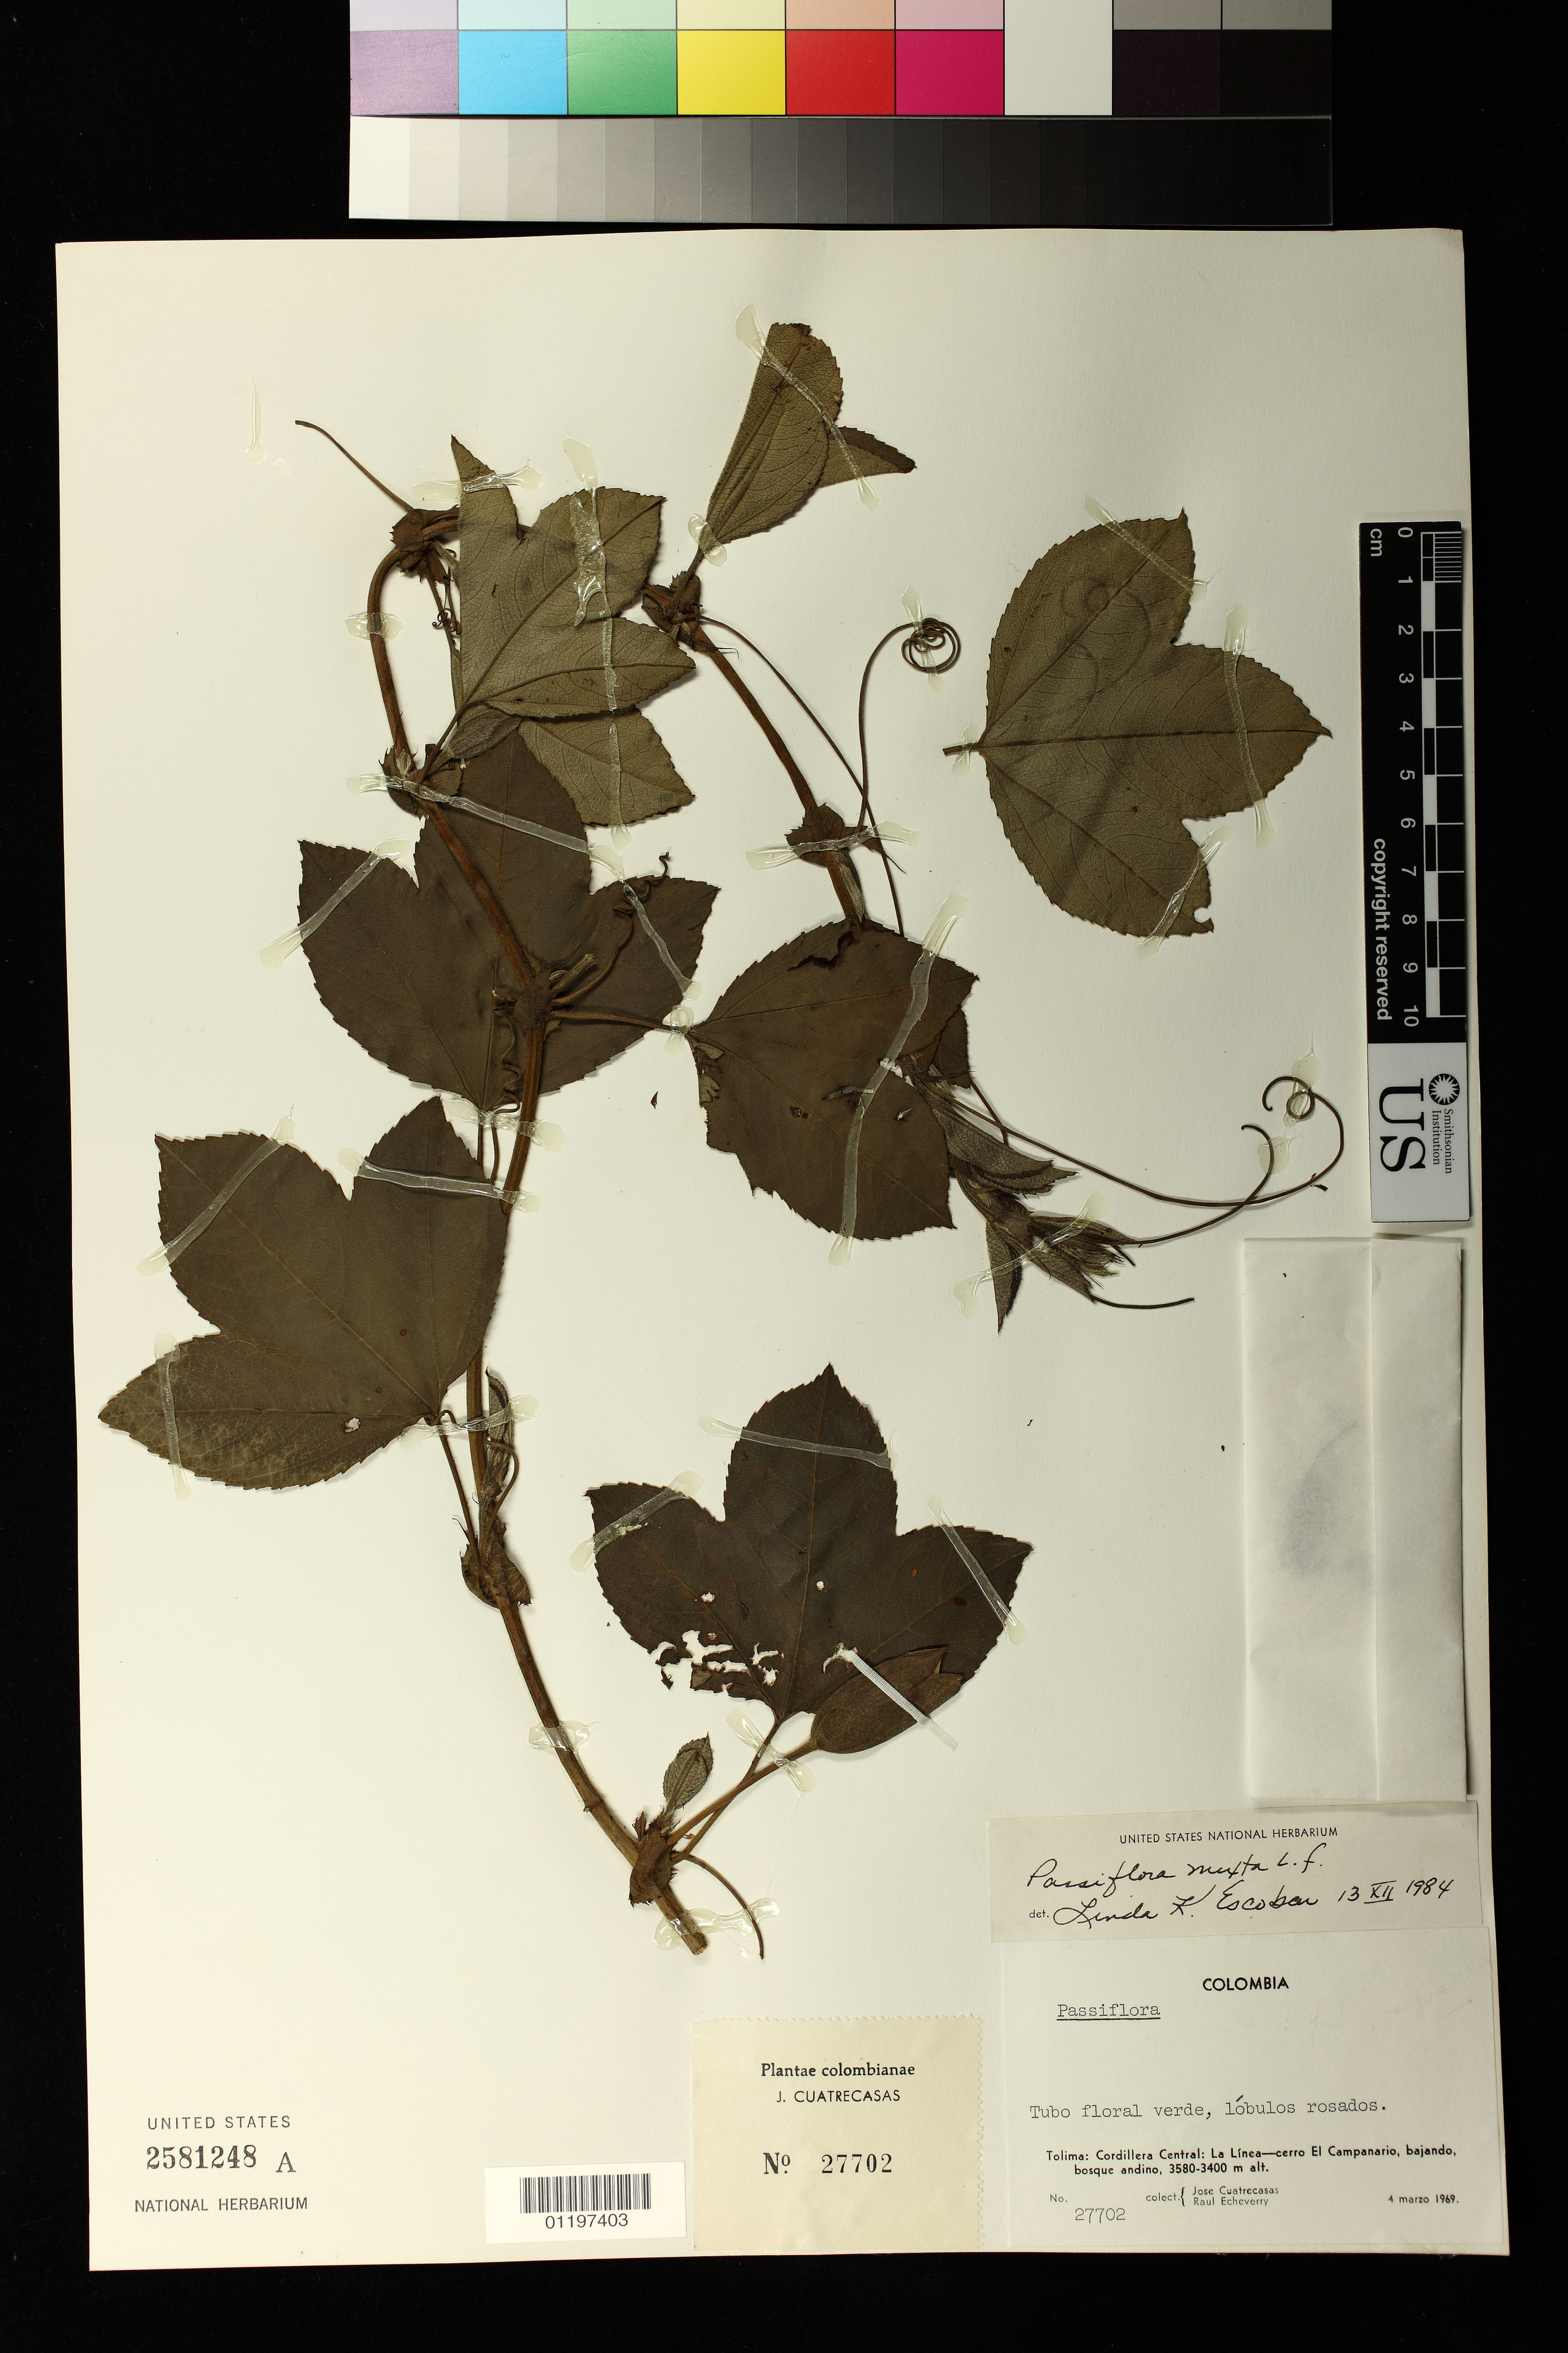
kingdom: Plantae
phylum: Tracheophyta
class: Magnoliopsida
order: Malpighiales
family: Passifloraceae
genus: Passiflora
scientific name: Passiflora mixta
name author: L. f.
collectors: J. Cuatrecasas & R. Echeverry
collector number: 27702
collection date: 1969-03-04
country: Colombia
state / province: Tolima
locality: La Linea--cerro El Campanario, bajando, bosque andino, Cordillera Central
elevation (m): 3400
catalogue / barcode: US 2581248A